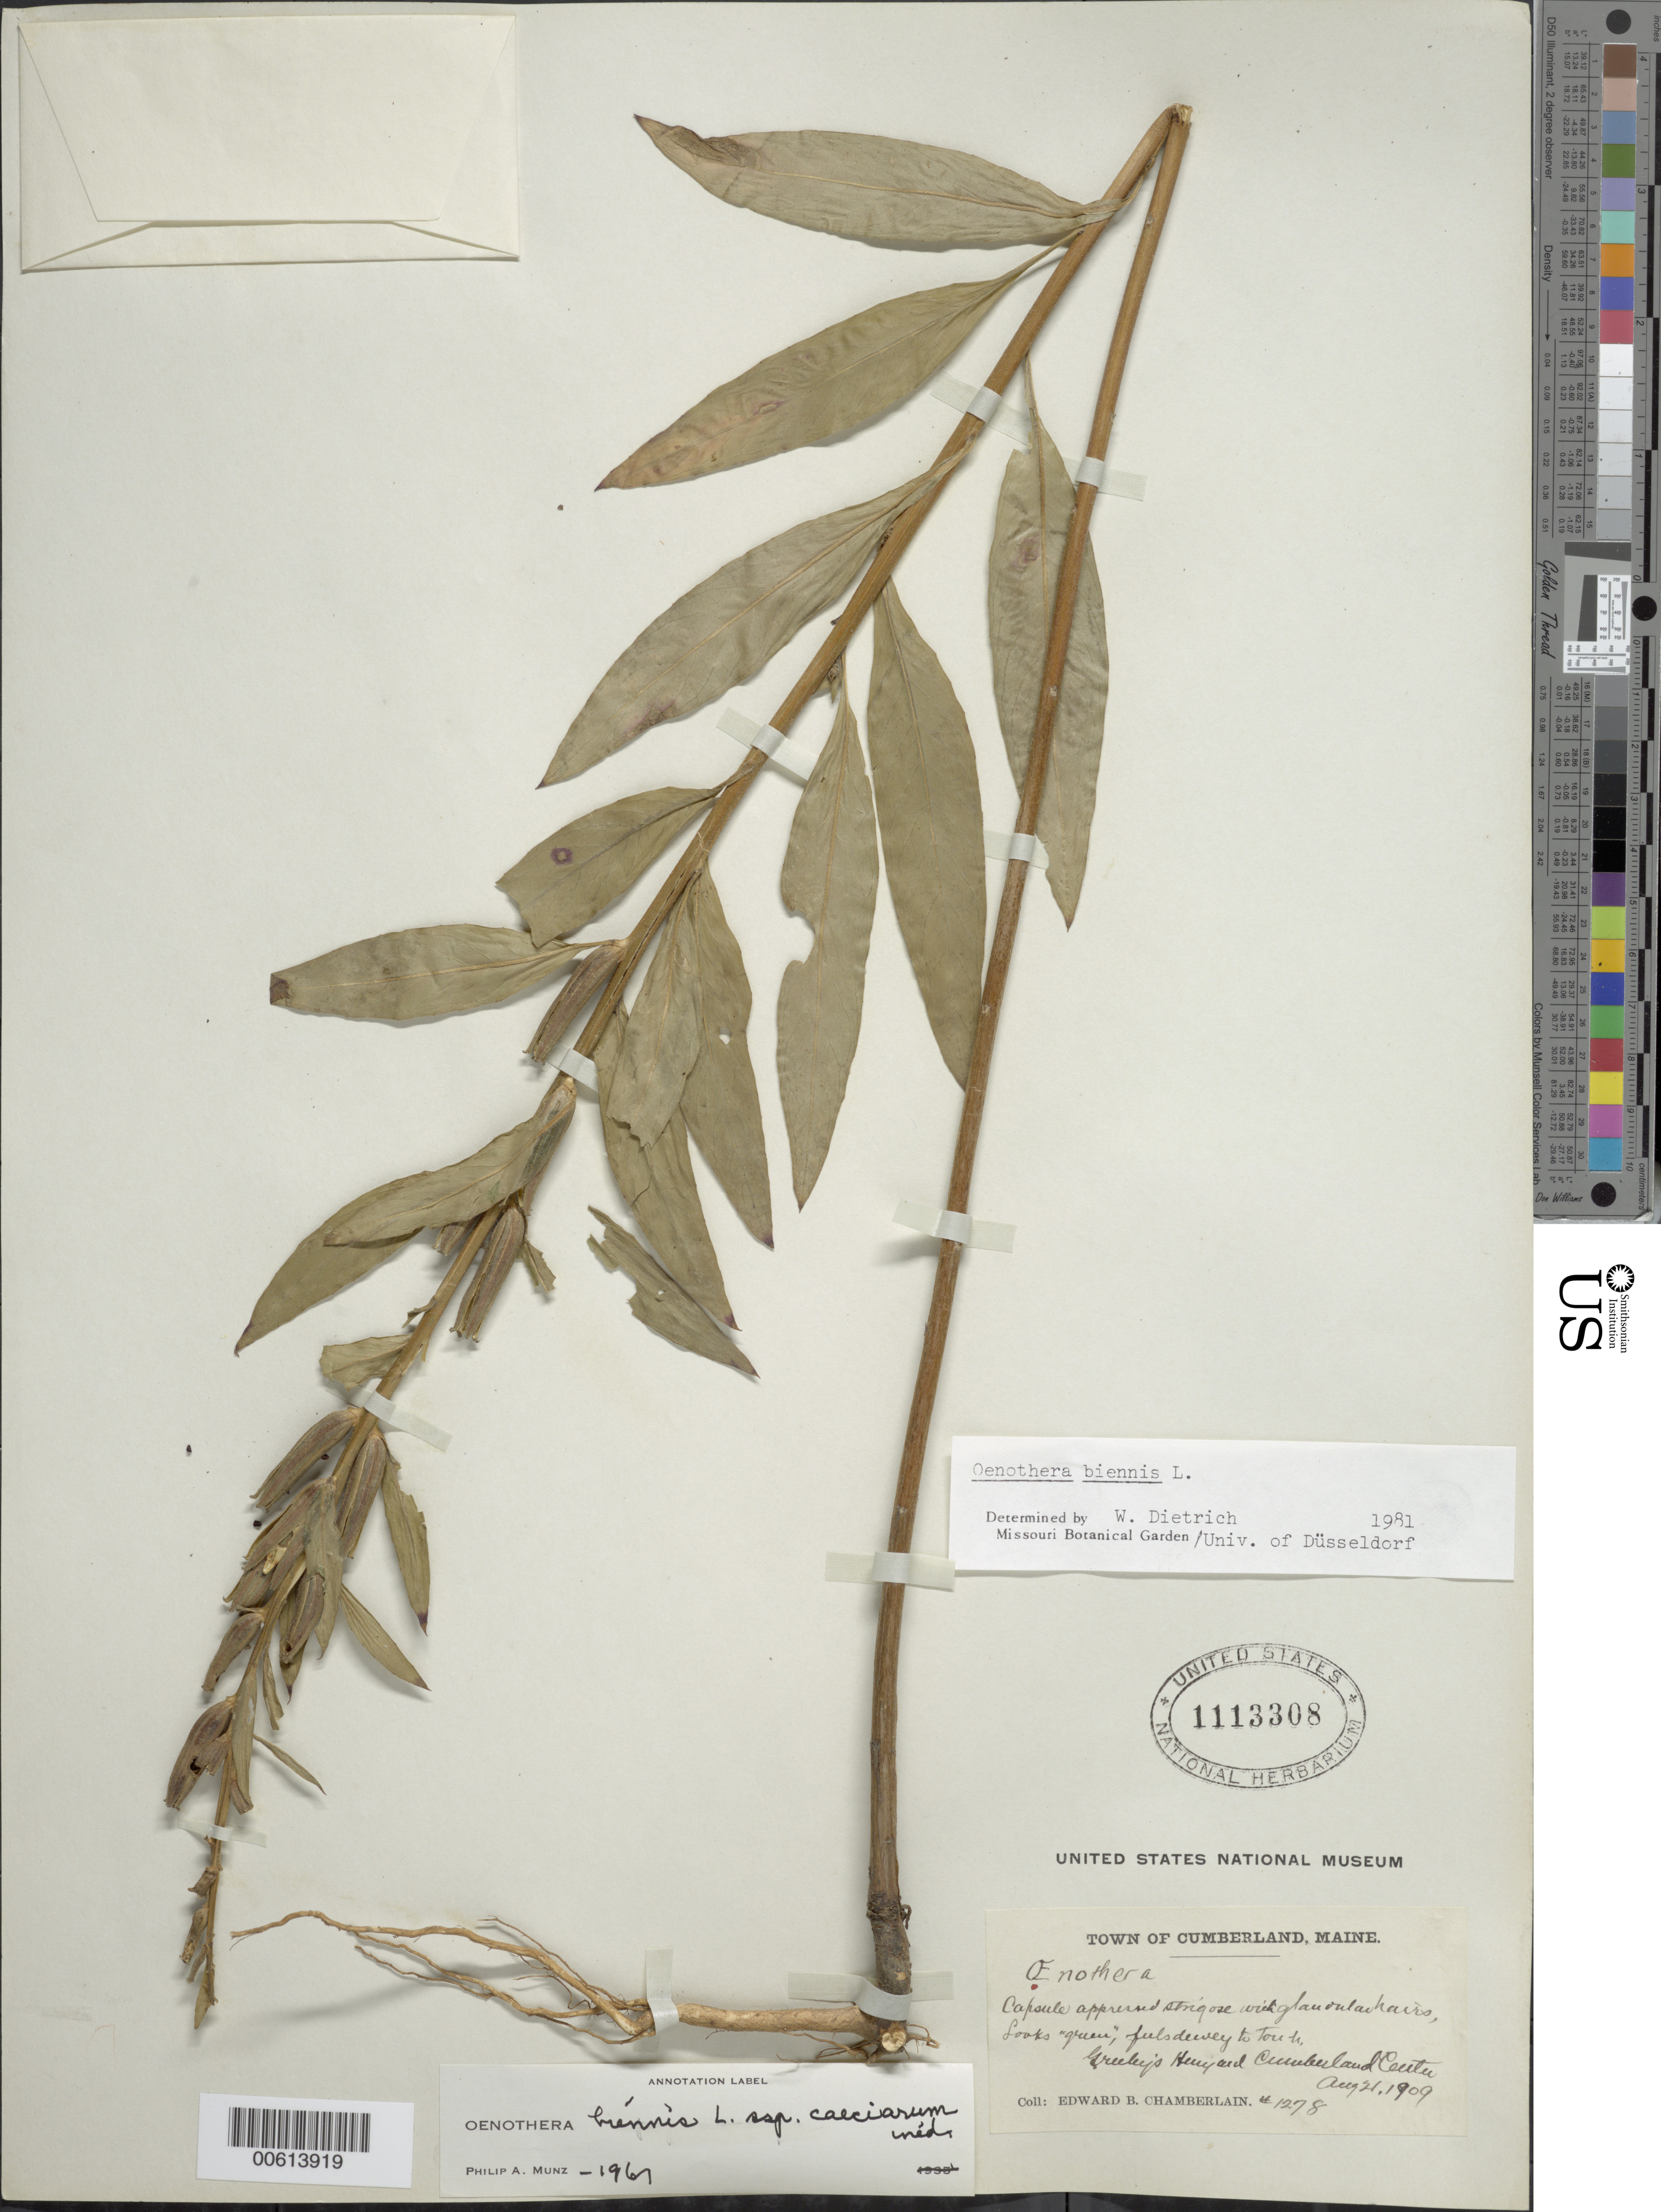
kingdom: Plantae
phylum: Tracheophyta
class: Magnoliopsida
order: Myrtales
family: Onagraceae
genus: Oenothera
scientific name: Oenothera biennis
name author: L.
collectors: E. Chamberlain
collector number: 1278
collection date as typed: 21 Aug 1909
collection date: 1909-08-21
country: United States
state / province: Maine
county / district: Cumberland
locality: Cumberland Center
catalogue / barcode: US 1113308